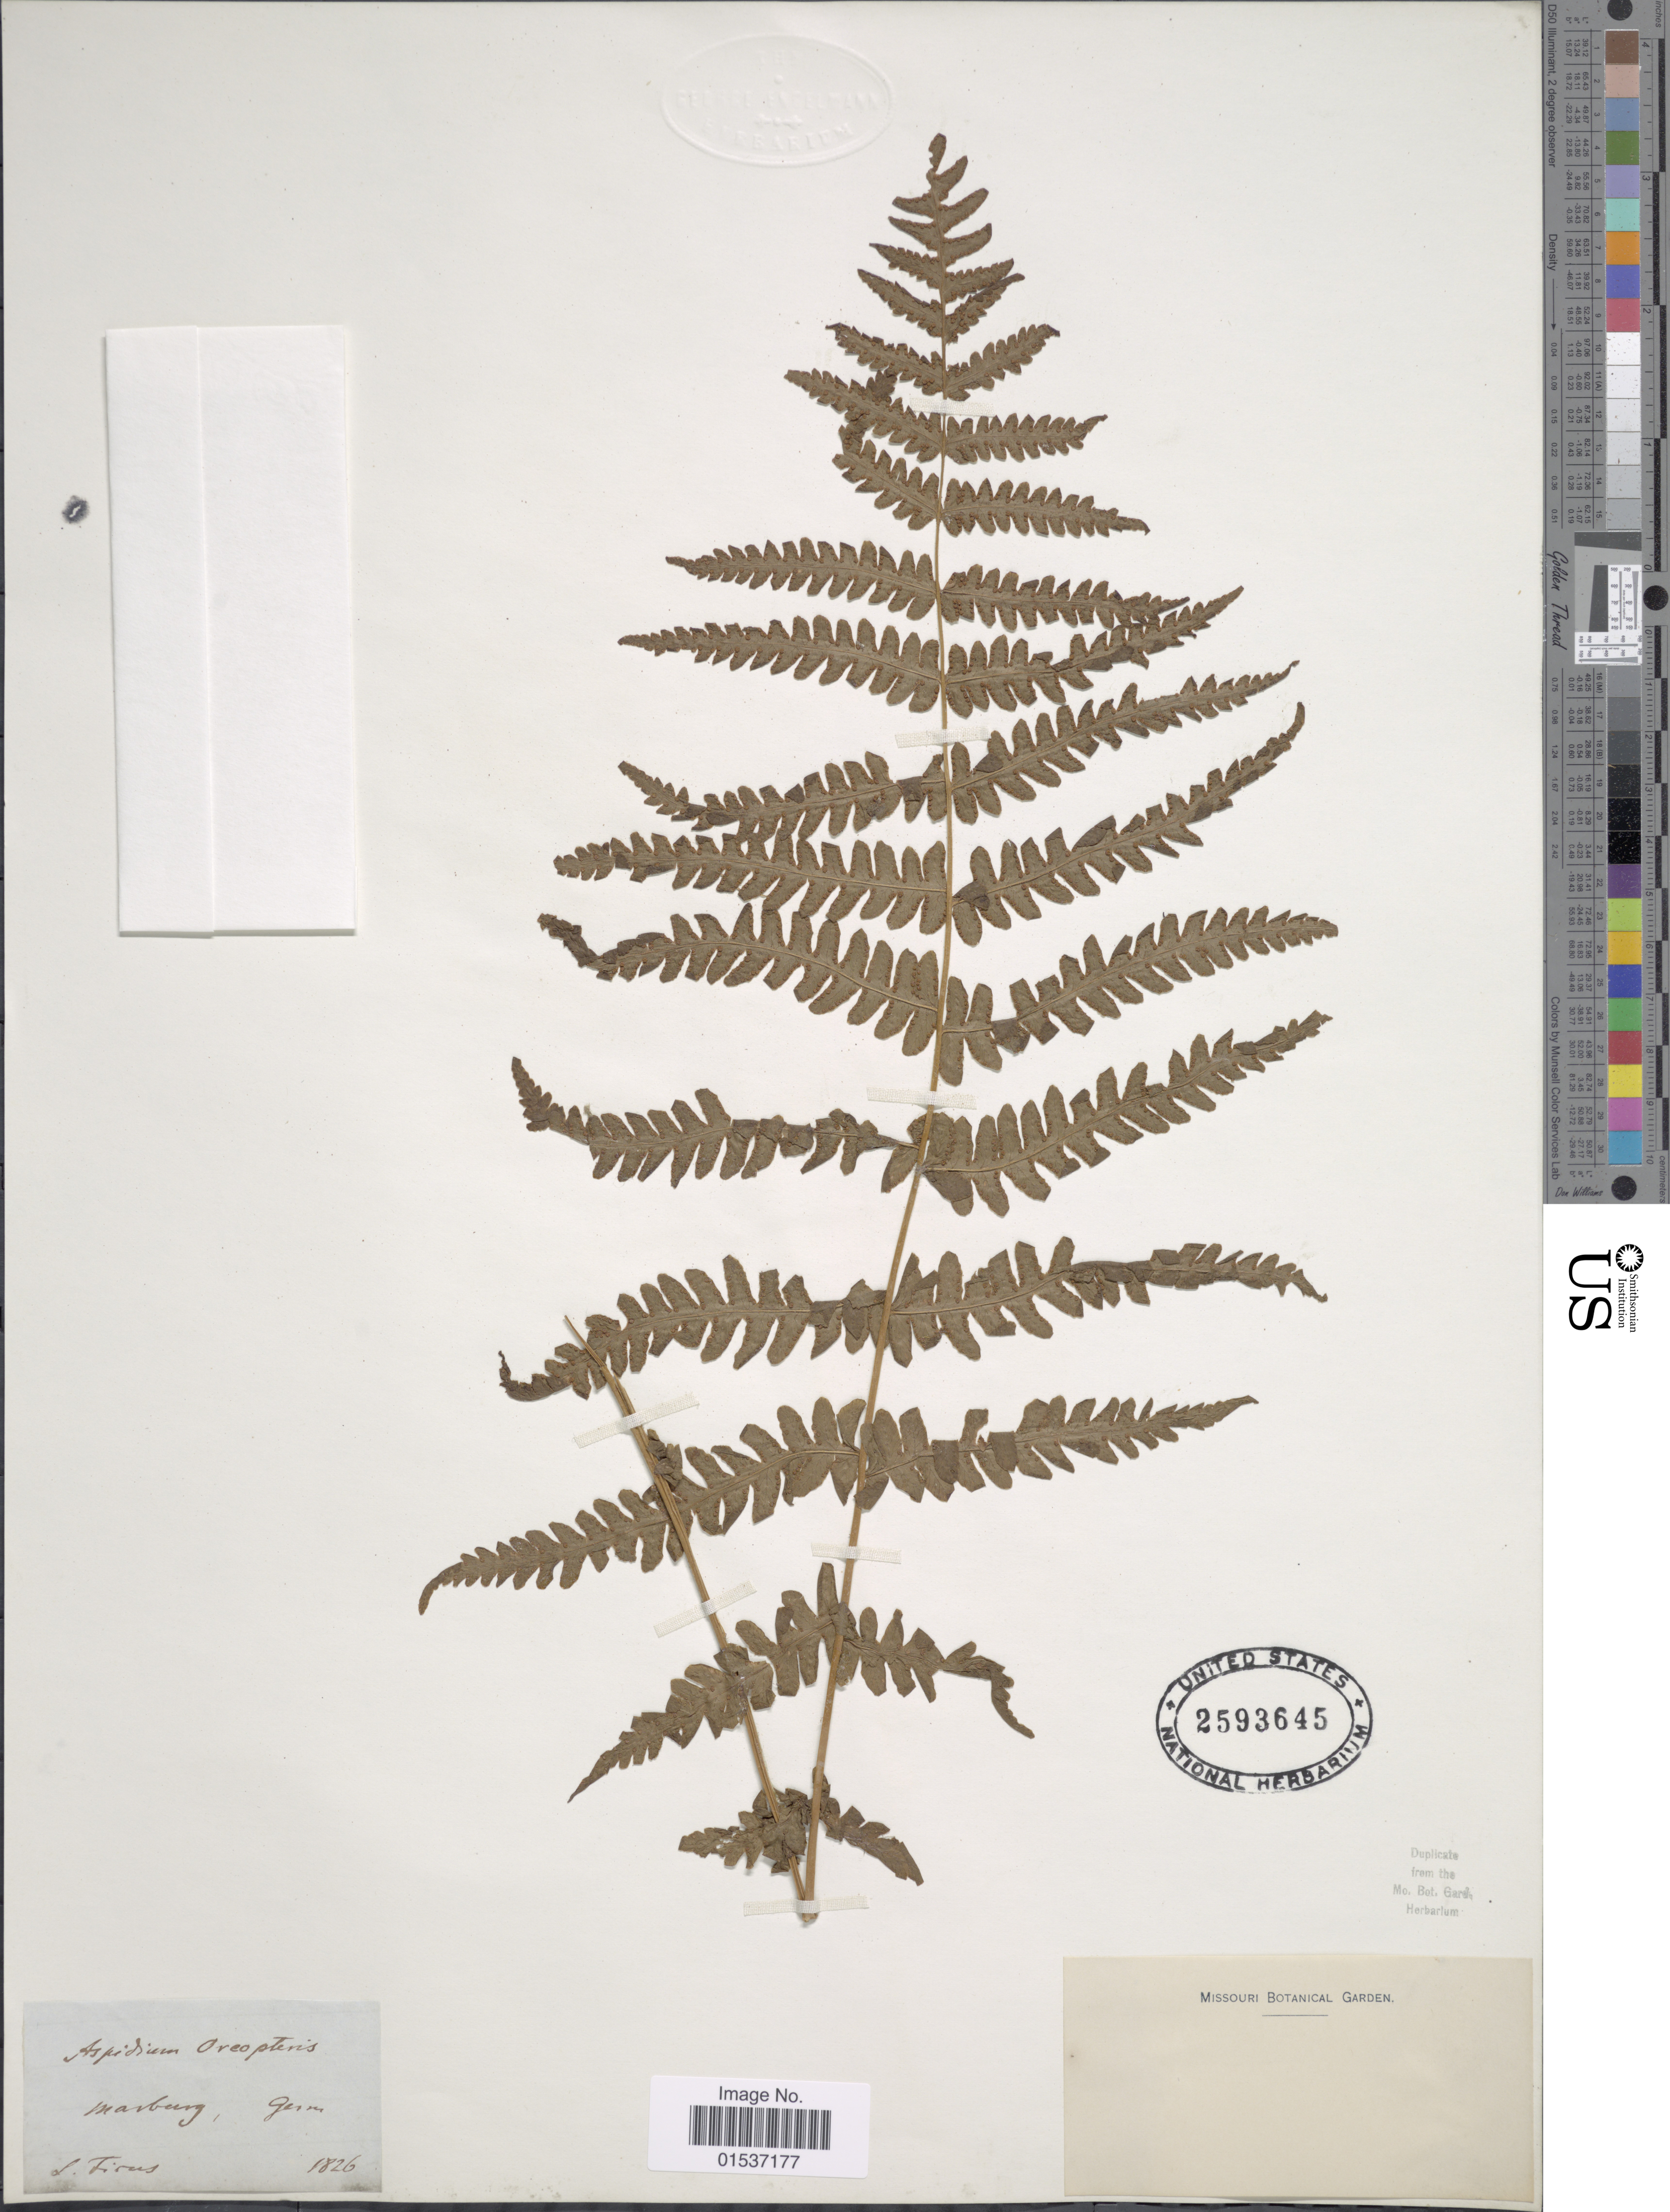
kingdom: Plantae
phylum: Tracheophyta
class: Polypodiopsida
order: Polypodiales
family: Thelypteridaceae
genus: Oreopteris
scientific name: Oreopteris limbosperma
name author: (All.) K. Iwats.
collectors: Firus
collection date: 1826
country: Germany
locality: Marburg, Germ. [interpreted]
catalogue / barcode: US 2593645